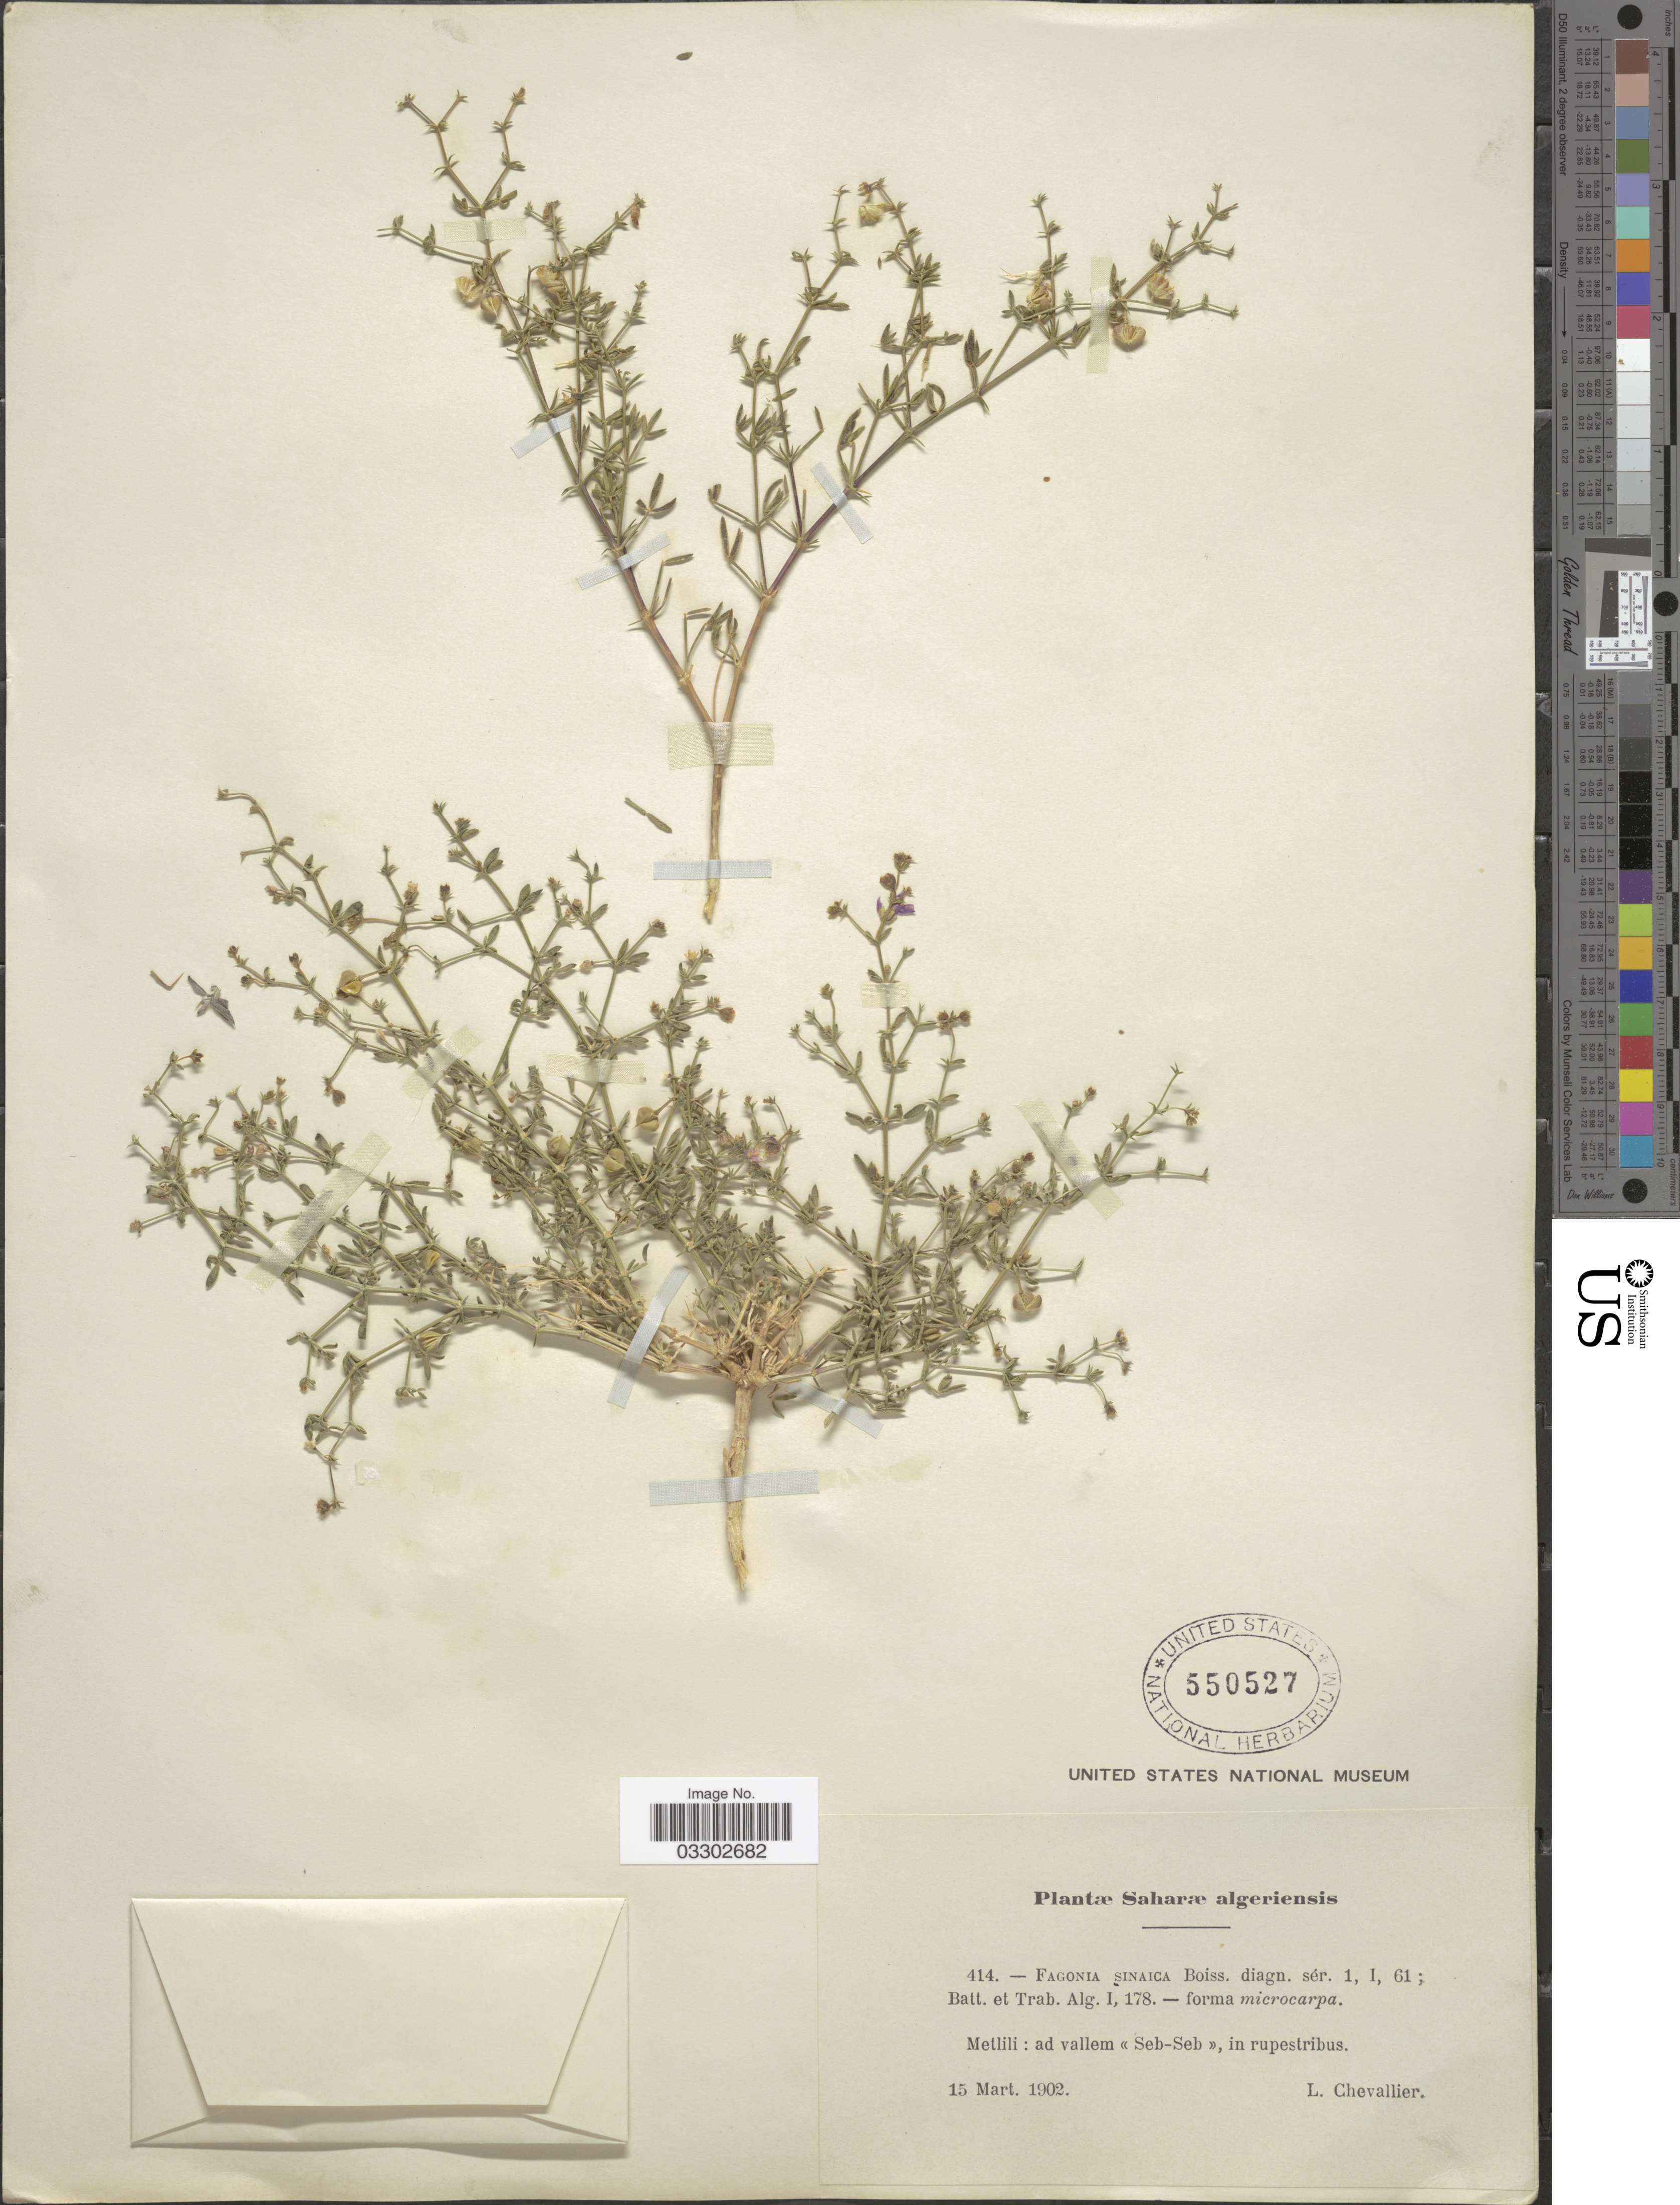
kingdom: Plantae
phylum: Tracheophyta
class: Magnoliopsida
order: Zygophyllales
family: Zygophyllaceae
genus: Fagonia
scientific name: Fagonia sinaica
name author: Boiss.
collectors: L. Chevallier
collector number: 414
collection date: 1902-03-15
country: Algeria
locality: Saharæ algeriensis. Metlili: ad vallem « Seb-Seb ».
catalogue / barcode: US 550527